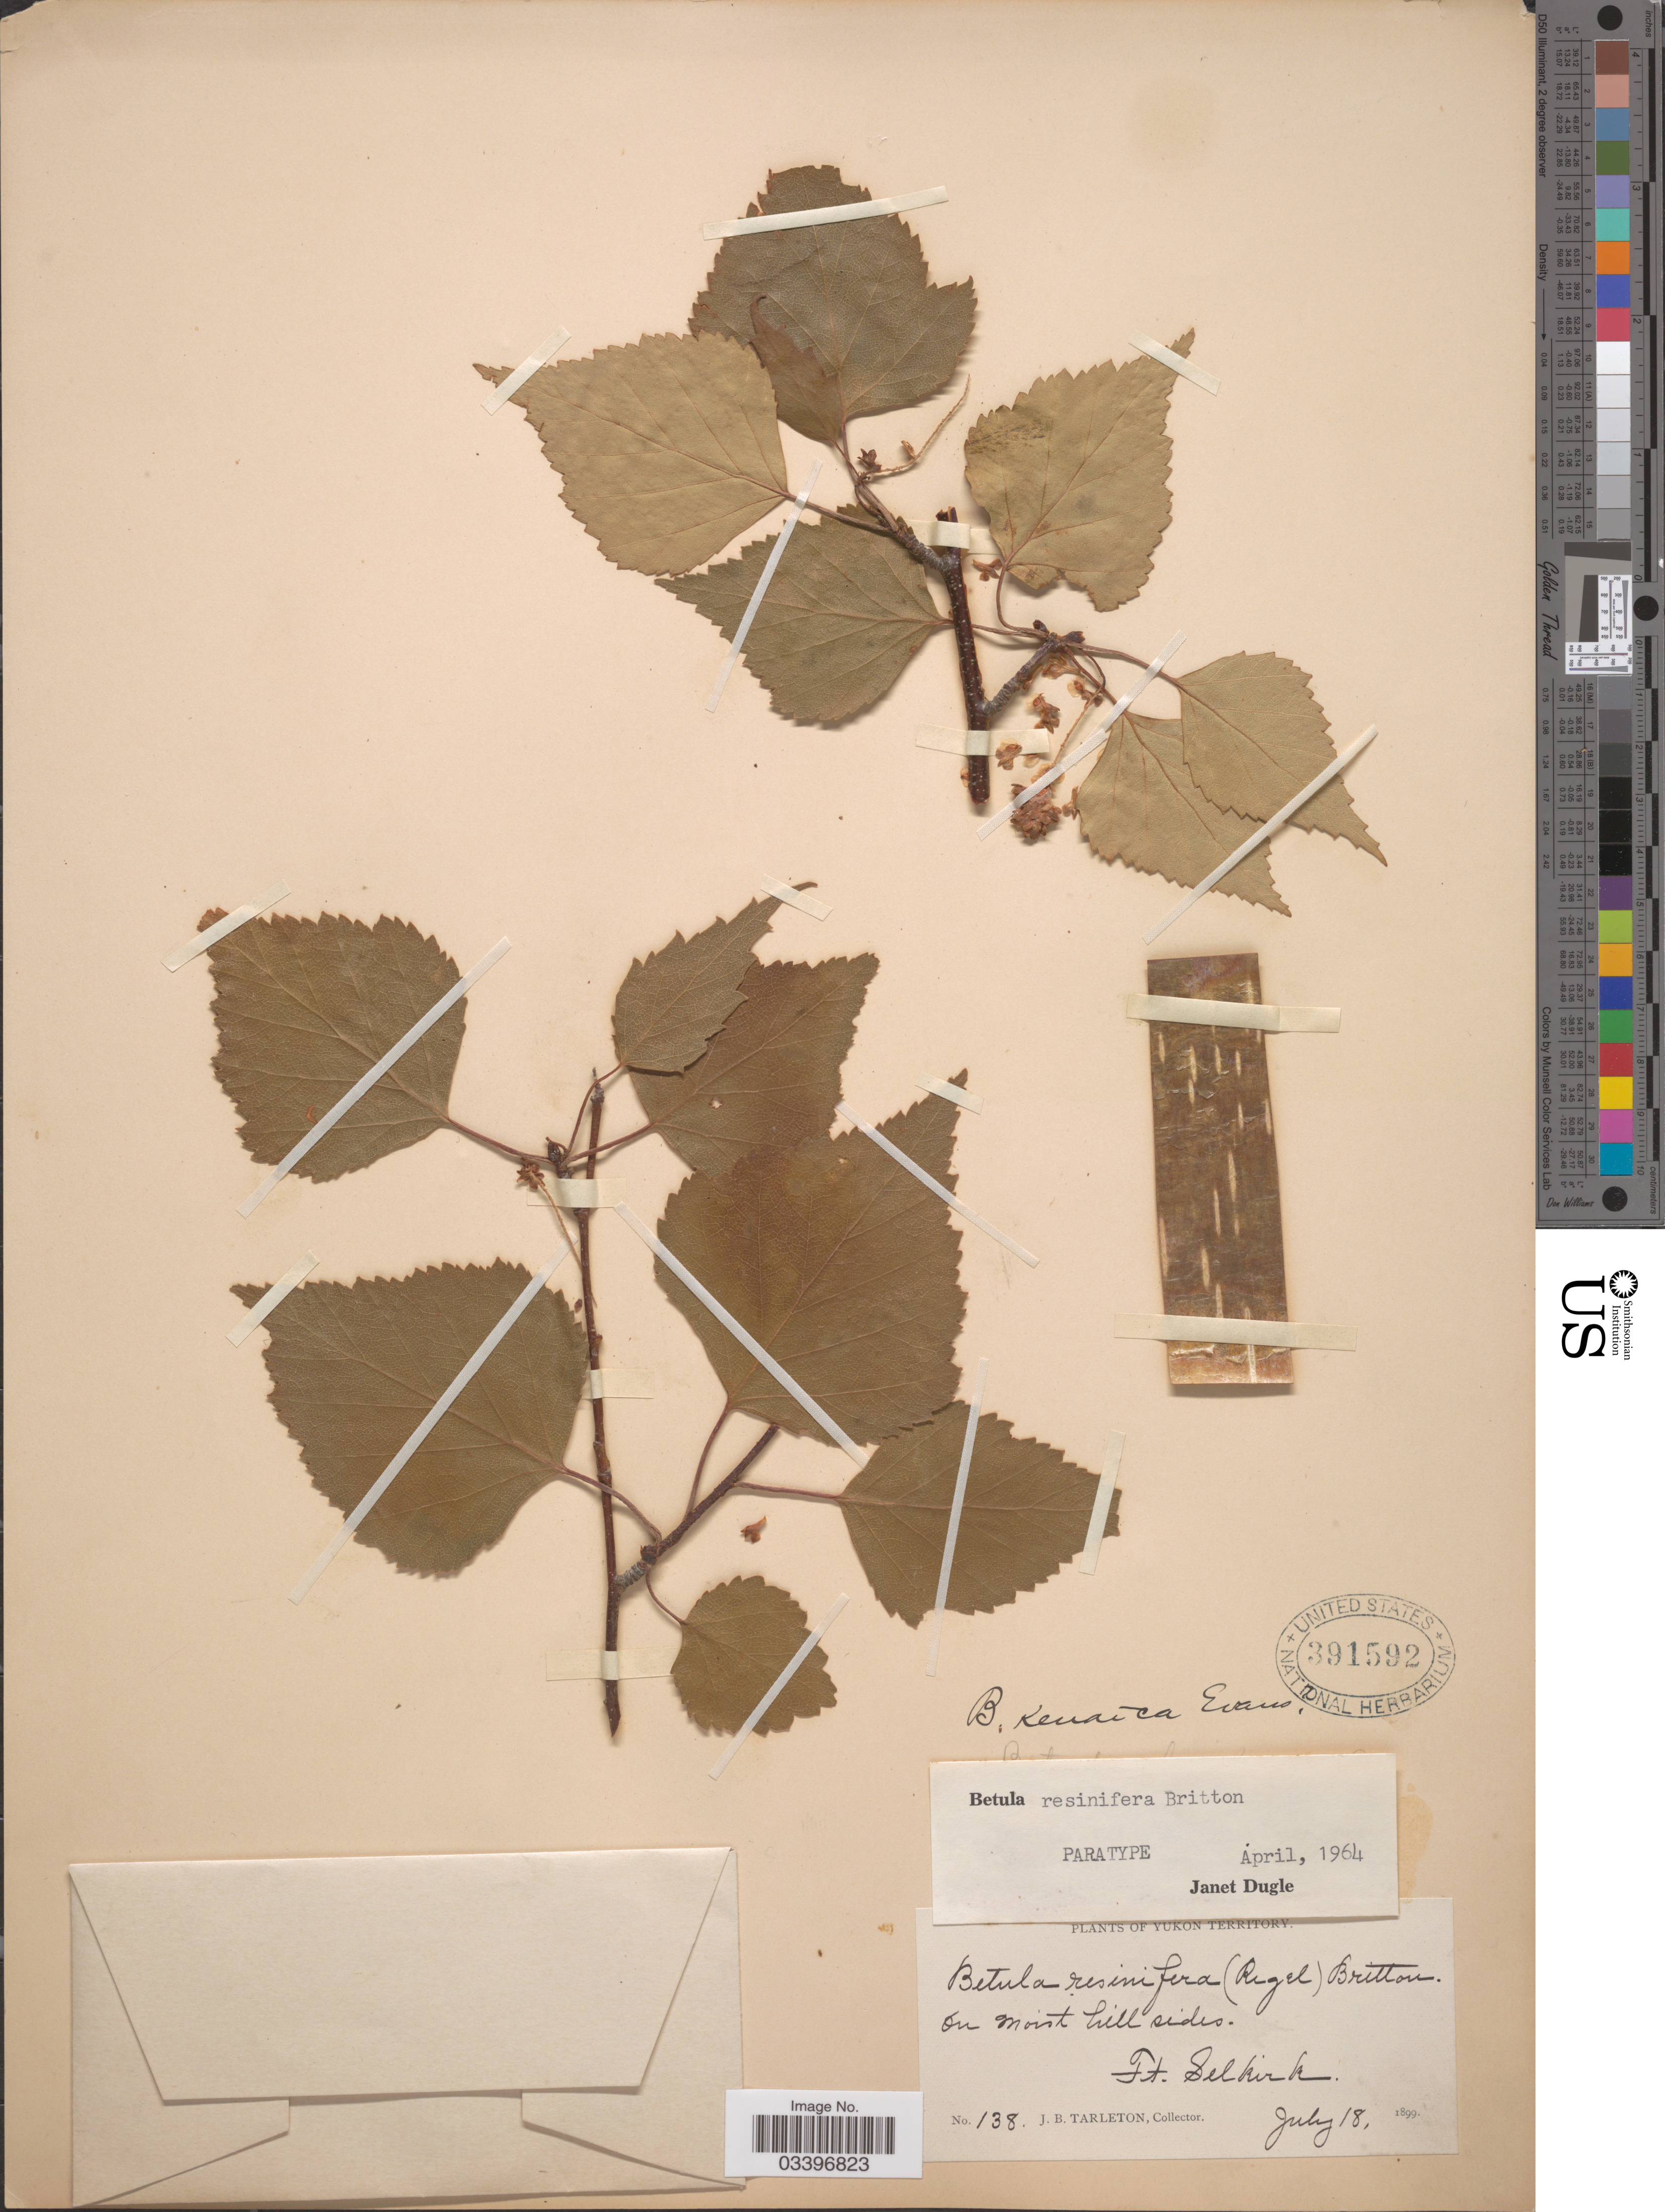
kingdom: Plantae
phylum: Tracheophyta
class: Magnoliopsida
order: Fagales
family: Betulaceae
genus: Betula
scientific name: Betula resinifera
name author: Britton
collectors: J. Tarleton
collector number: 138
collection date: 1899-07-18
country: Canada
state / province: Yukon Territory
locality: On moist hillsides, Ft. Selkirk.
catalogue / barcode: US 391592